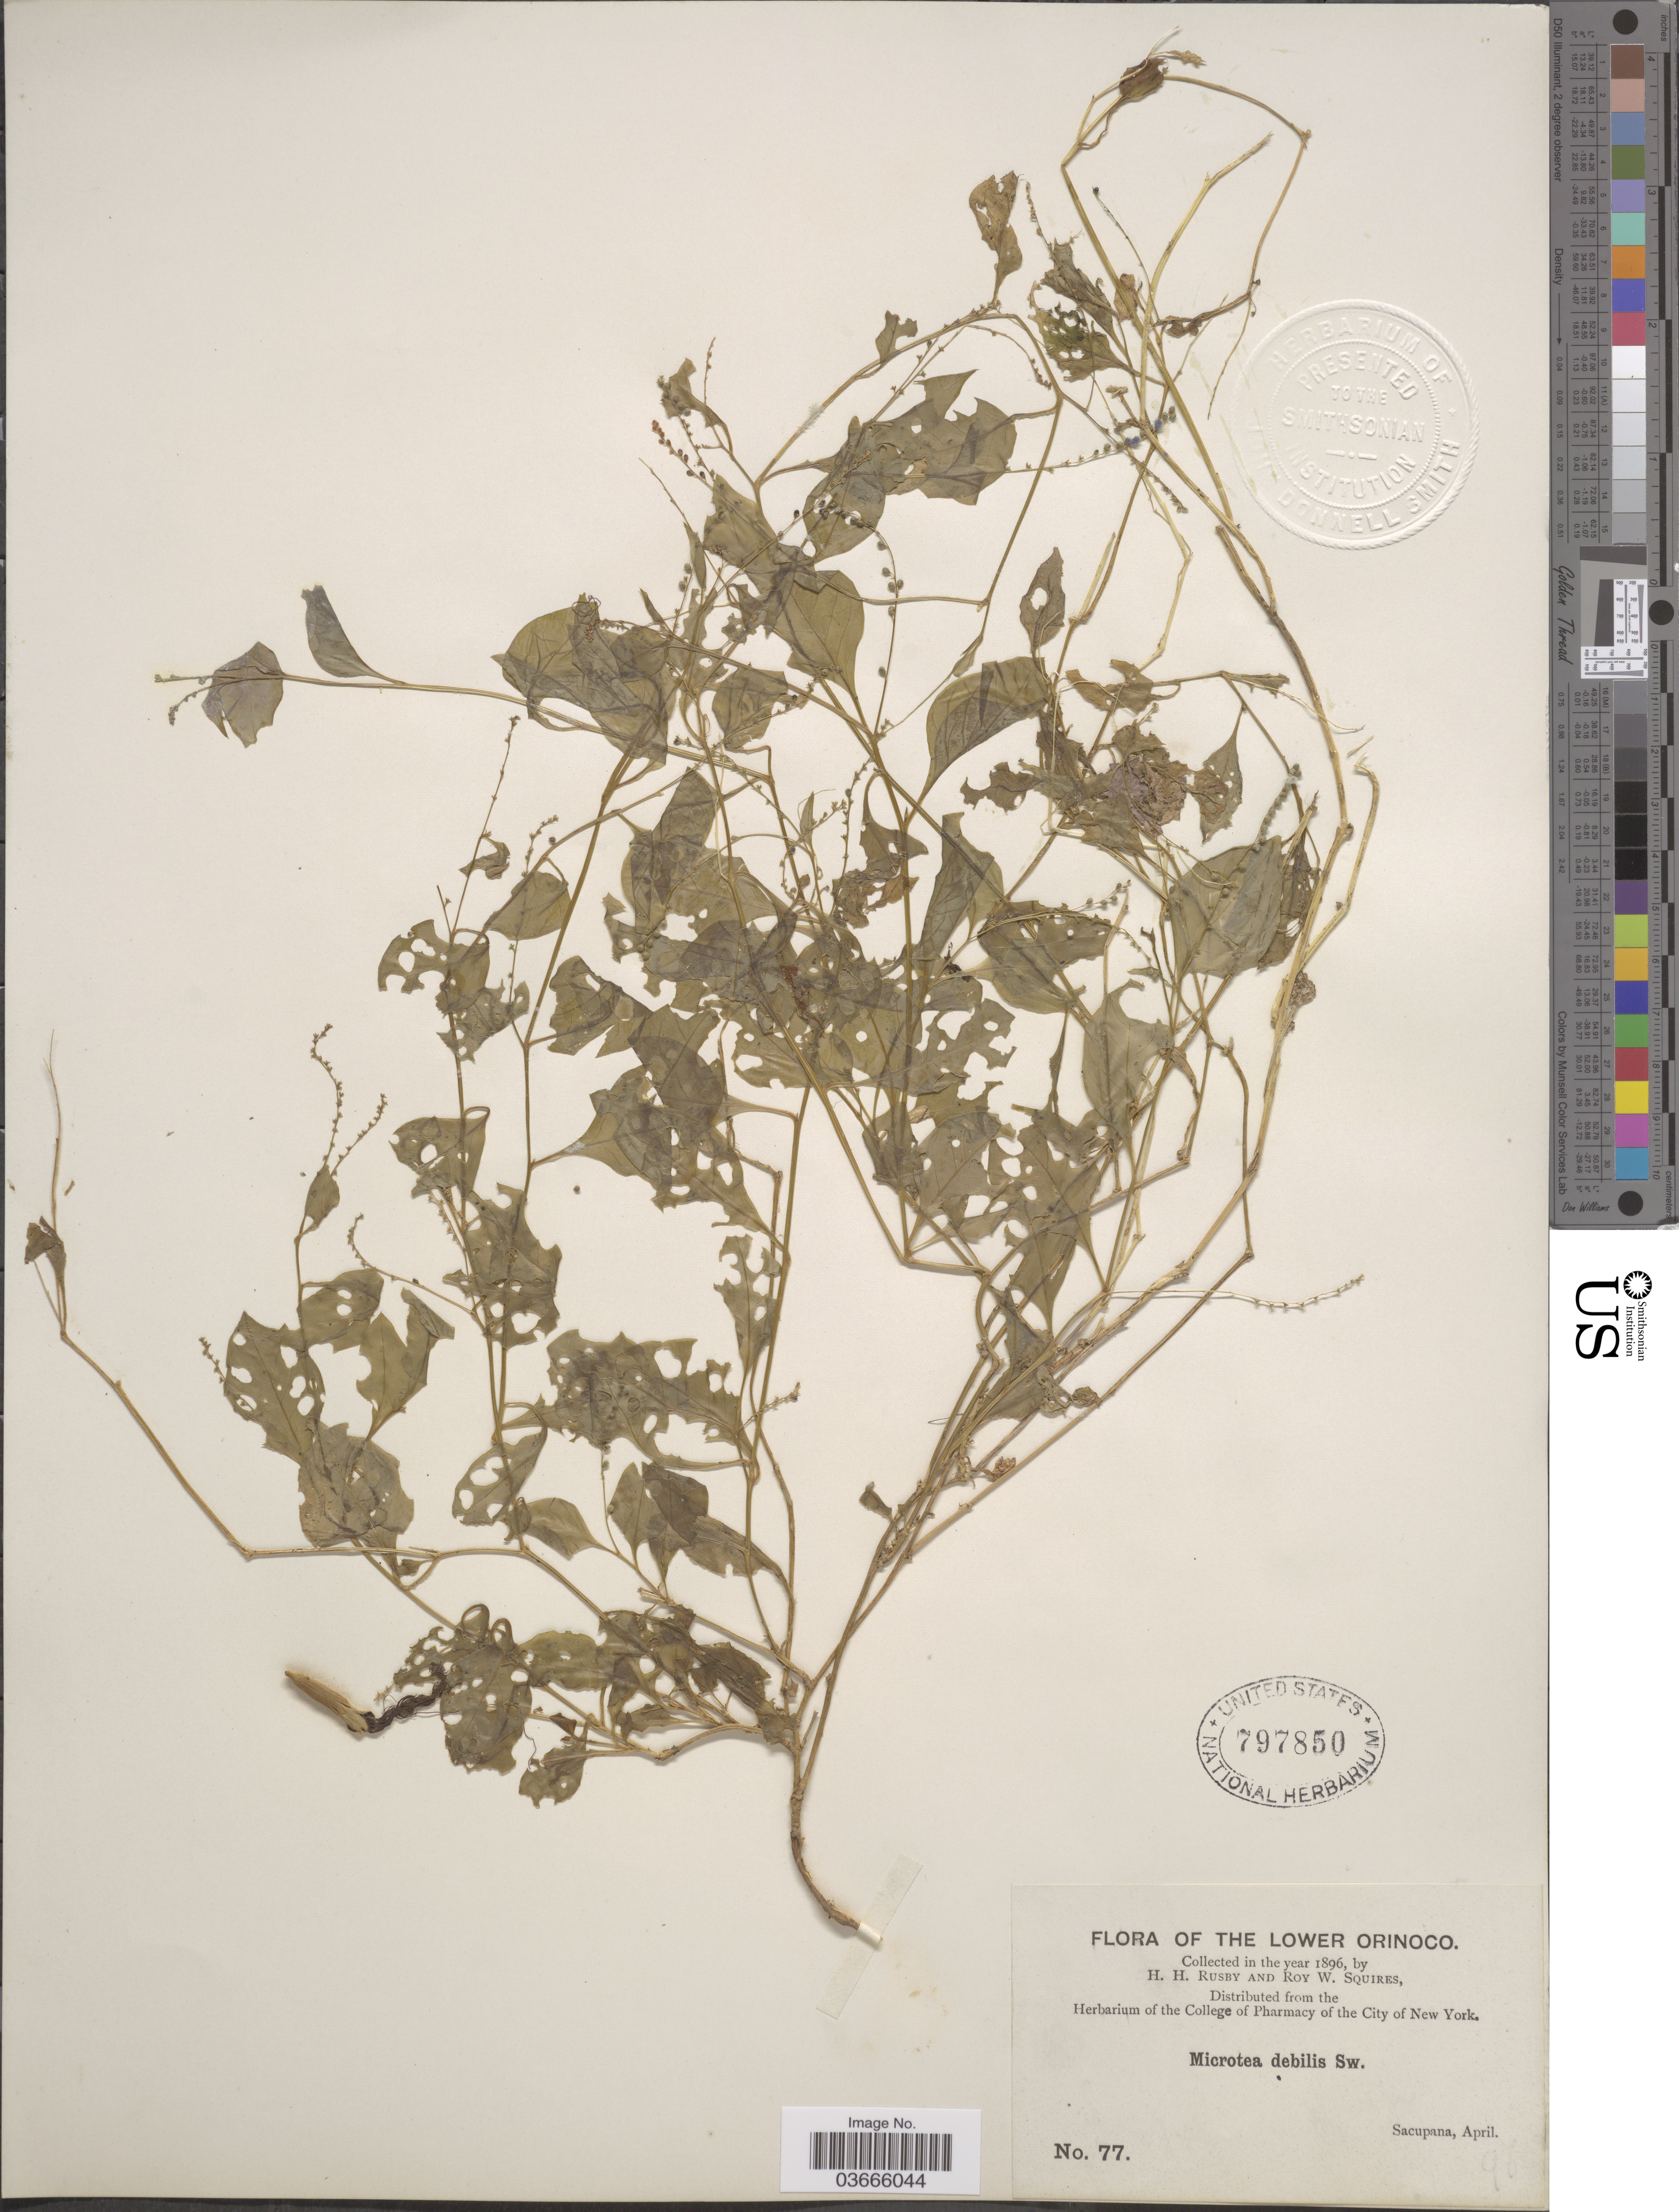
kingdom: Plantae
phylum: Tracheophyta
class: Magnoliopsida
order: Caryophyllales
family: Microteaceae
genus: Microtea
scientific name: Microtea debilis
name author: Sw.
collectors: H. H. Rusby & R. Squires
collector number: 77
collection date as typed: April 1896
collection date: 1896-04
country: Venezuela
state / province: Delta Amacuro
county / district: Antonio Díaz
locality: Lower Orinoco, Sacupana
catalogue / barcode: US 797850